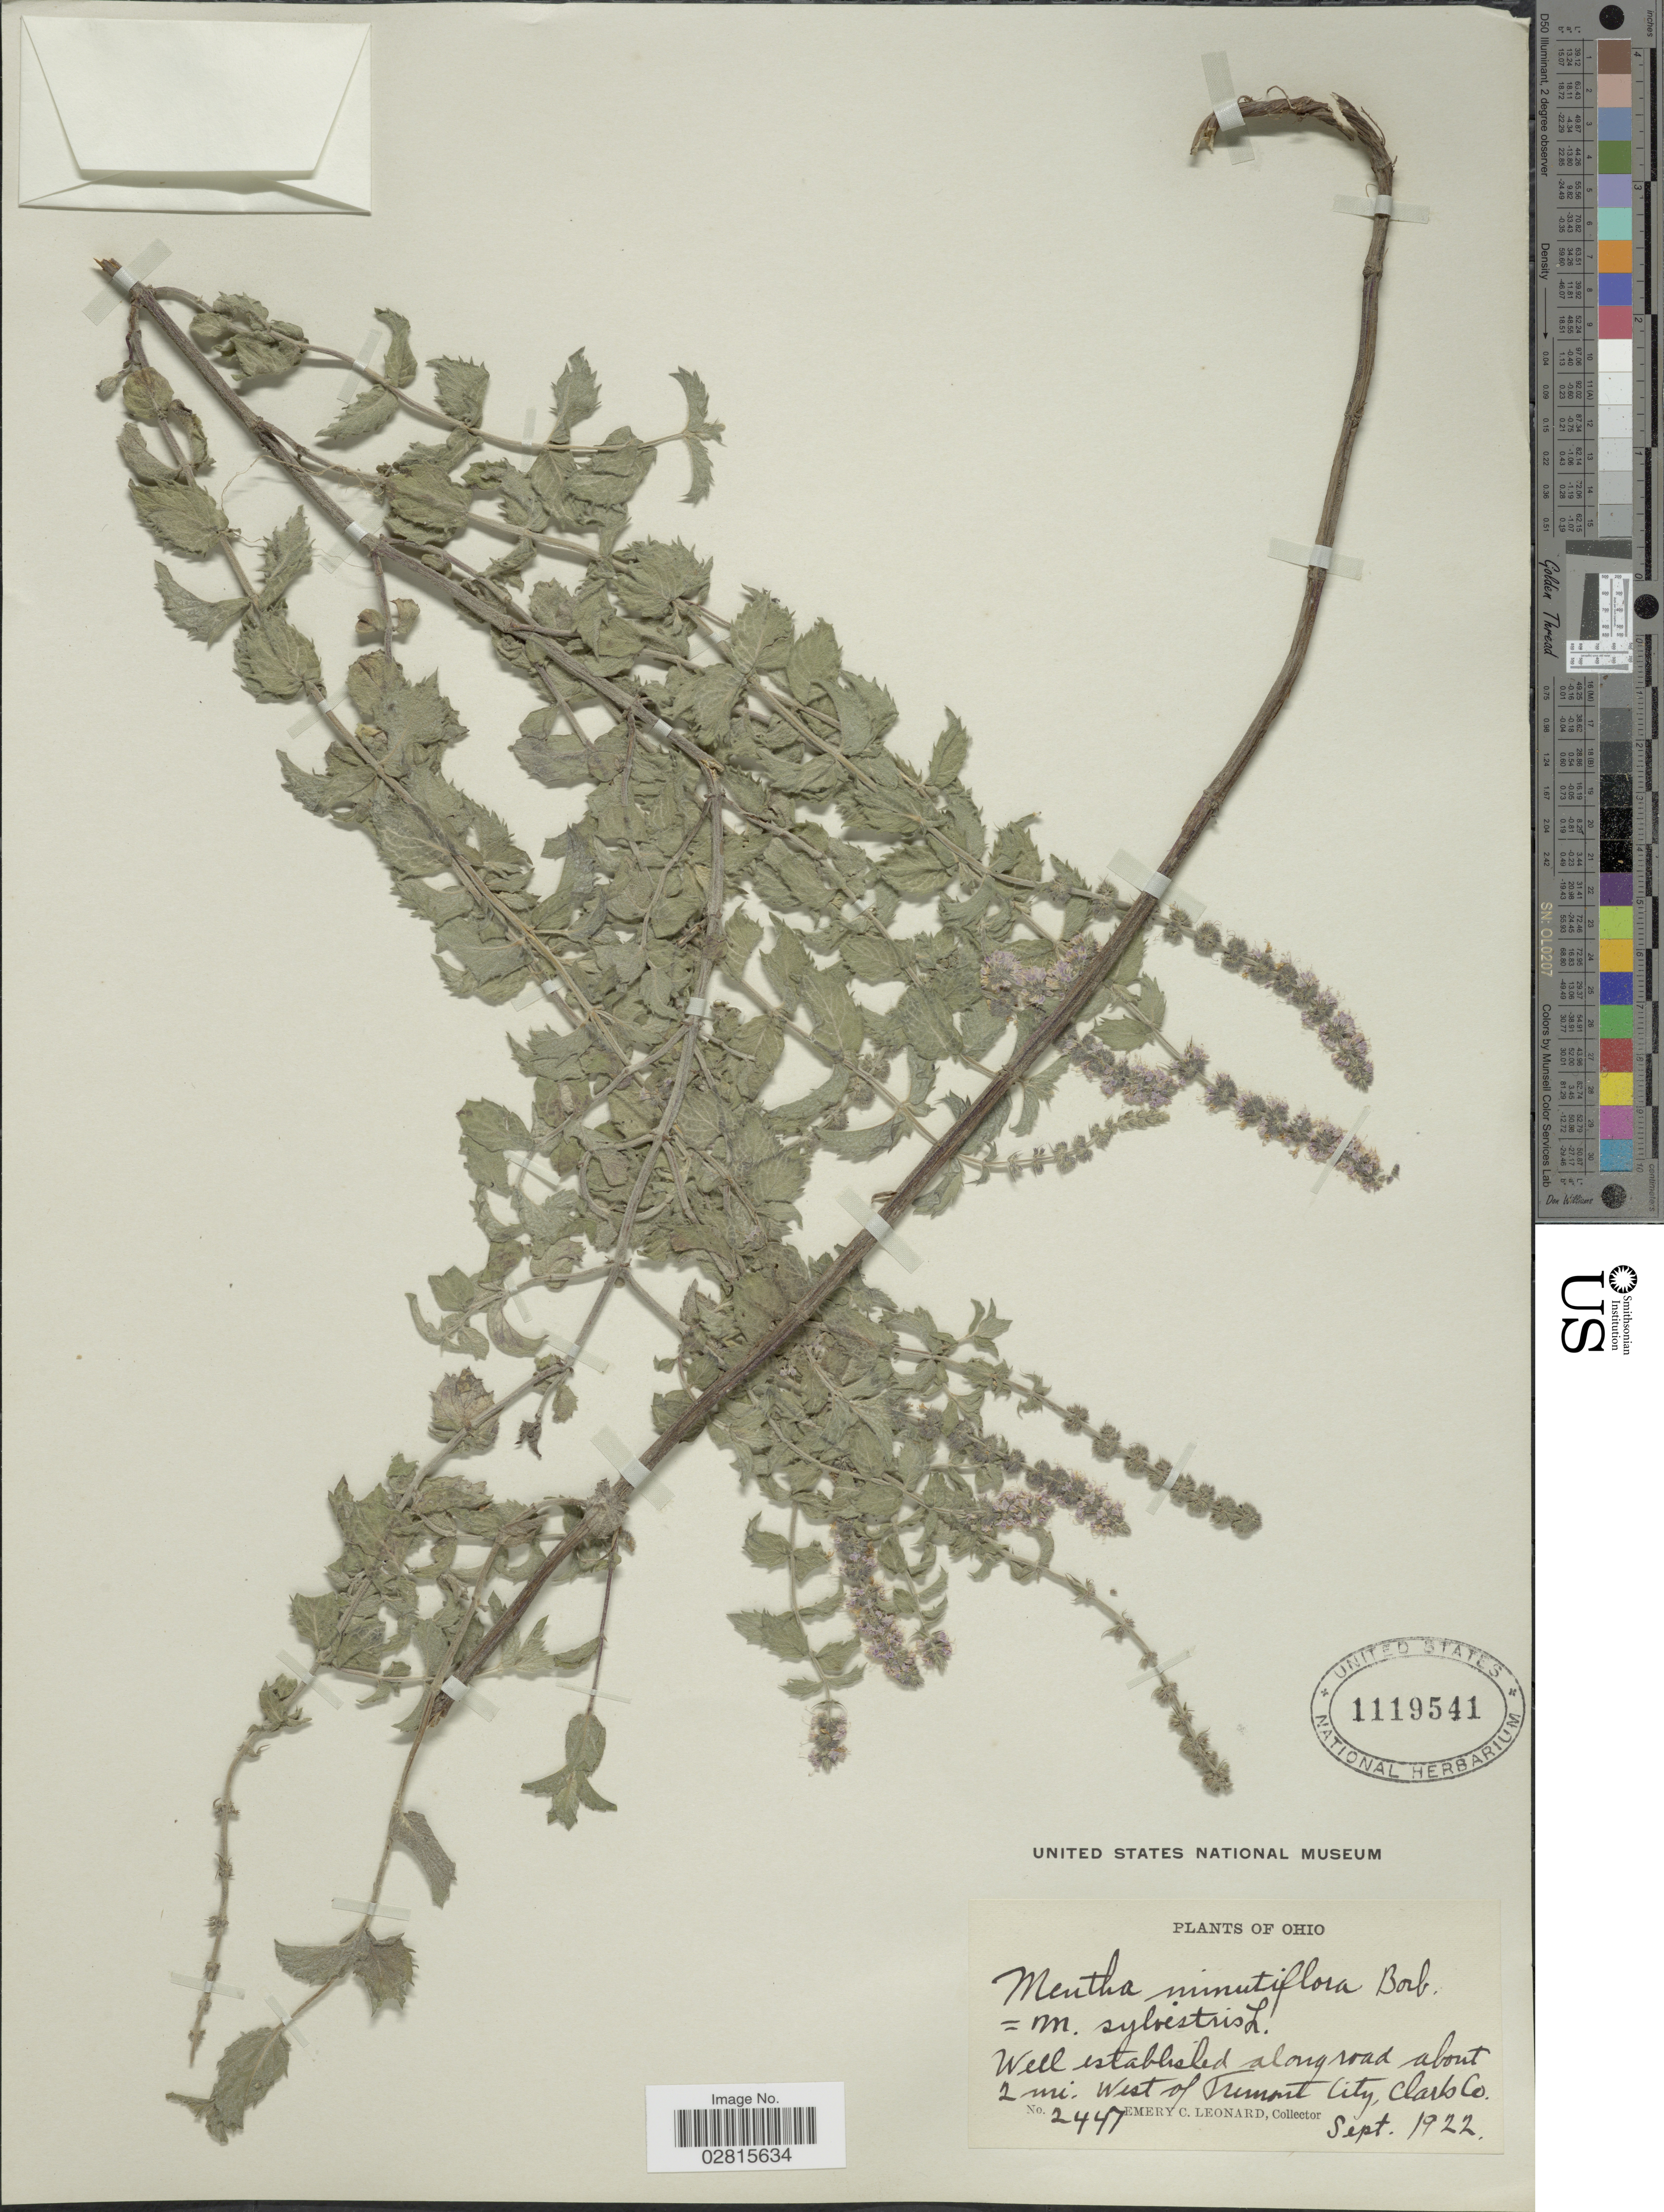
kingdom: Plantae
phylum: Tracheophyta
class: Magnoliopsida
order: Lamiales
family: Lamiaceae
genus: Mentha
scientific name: Mentha minutiflora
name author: A. Kern.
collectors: E. C. Leonard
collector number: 2447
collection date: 1922-09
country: United States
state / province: Ohio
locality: Along road about 2 mi. West of Tremont City, Clarks Co.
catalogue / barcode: US 1119541